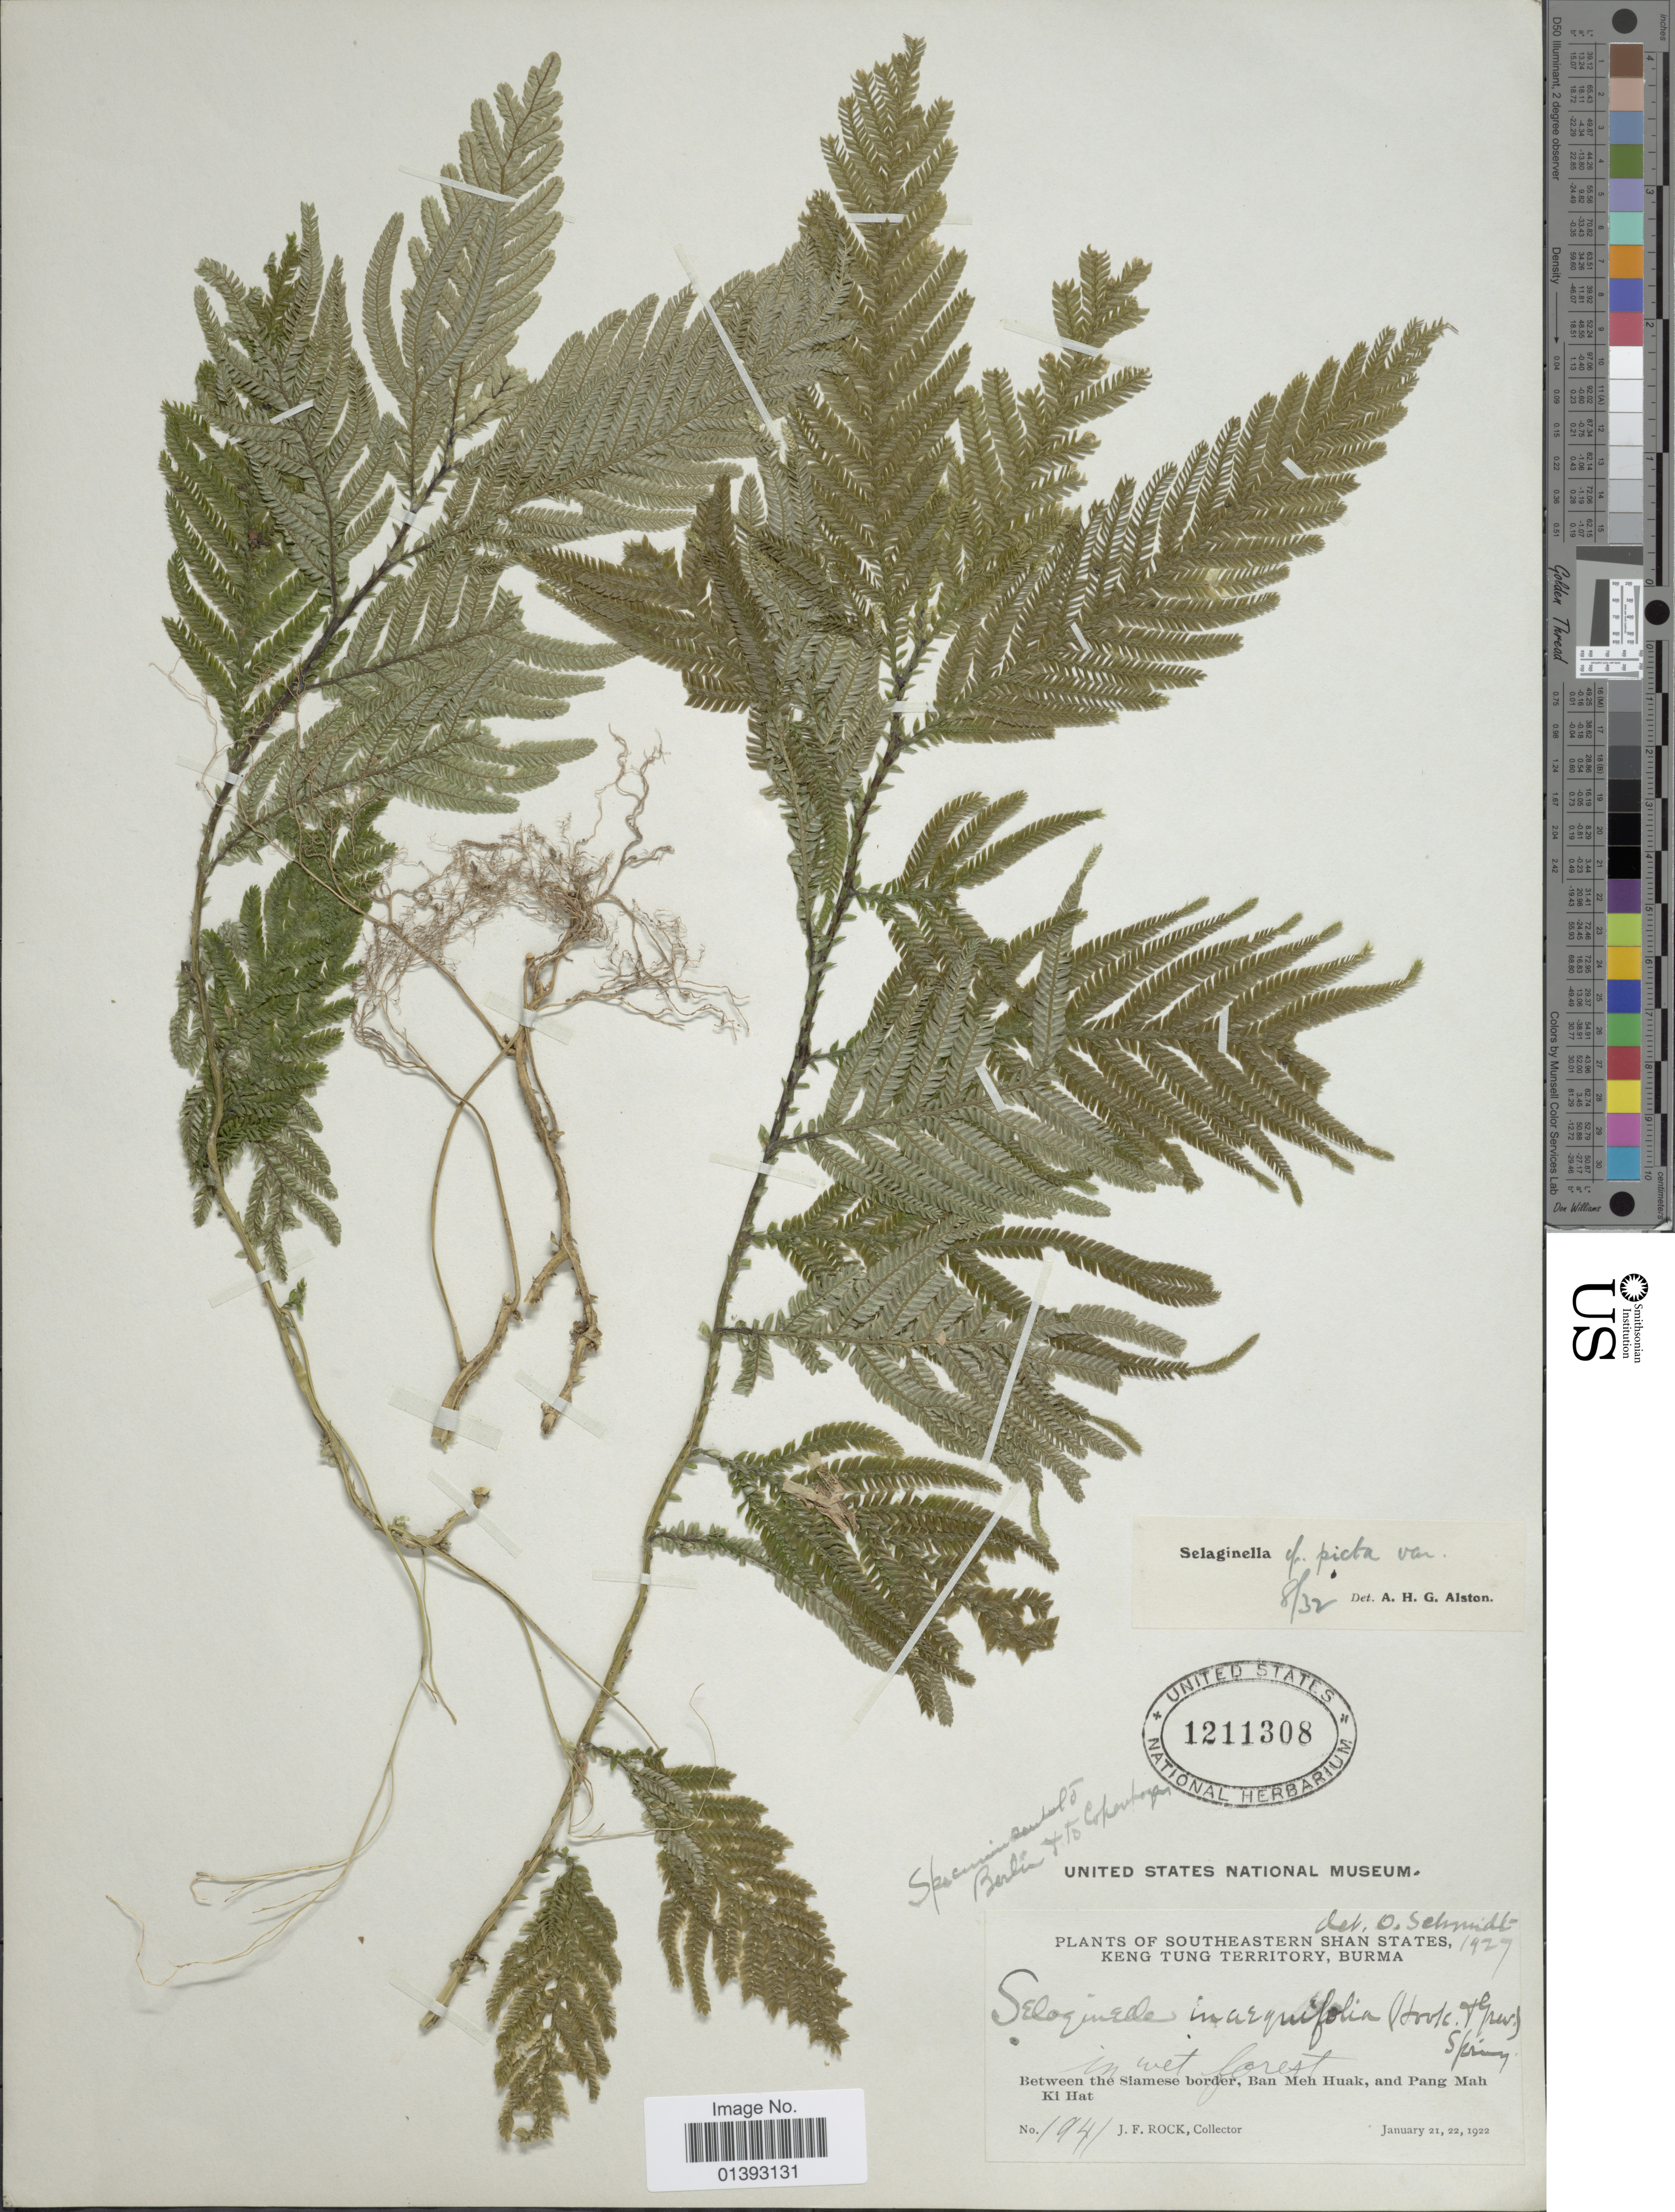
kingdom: Plantae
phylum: Tracheophyta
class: Lycopodiopsida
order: Selaginellales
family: Selaginellaceae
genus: Selaginella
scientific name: Selaginella picta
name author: (Griff.) A. Braun ex Baker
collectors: J. Rock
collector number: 1941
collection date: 1922-01-21/1922-01-22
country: Myanmar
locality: Southeastern Shan States, Keng Tung Territory, between the Siamese border, Ban Meh Huak, and Pang Mah Ki Hat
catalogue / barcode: US 1211308